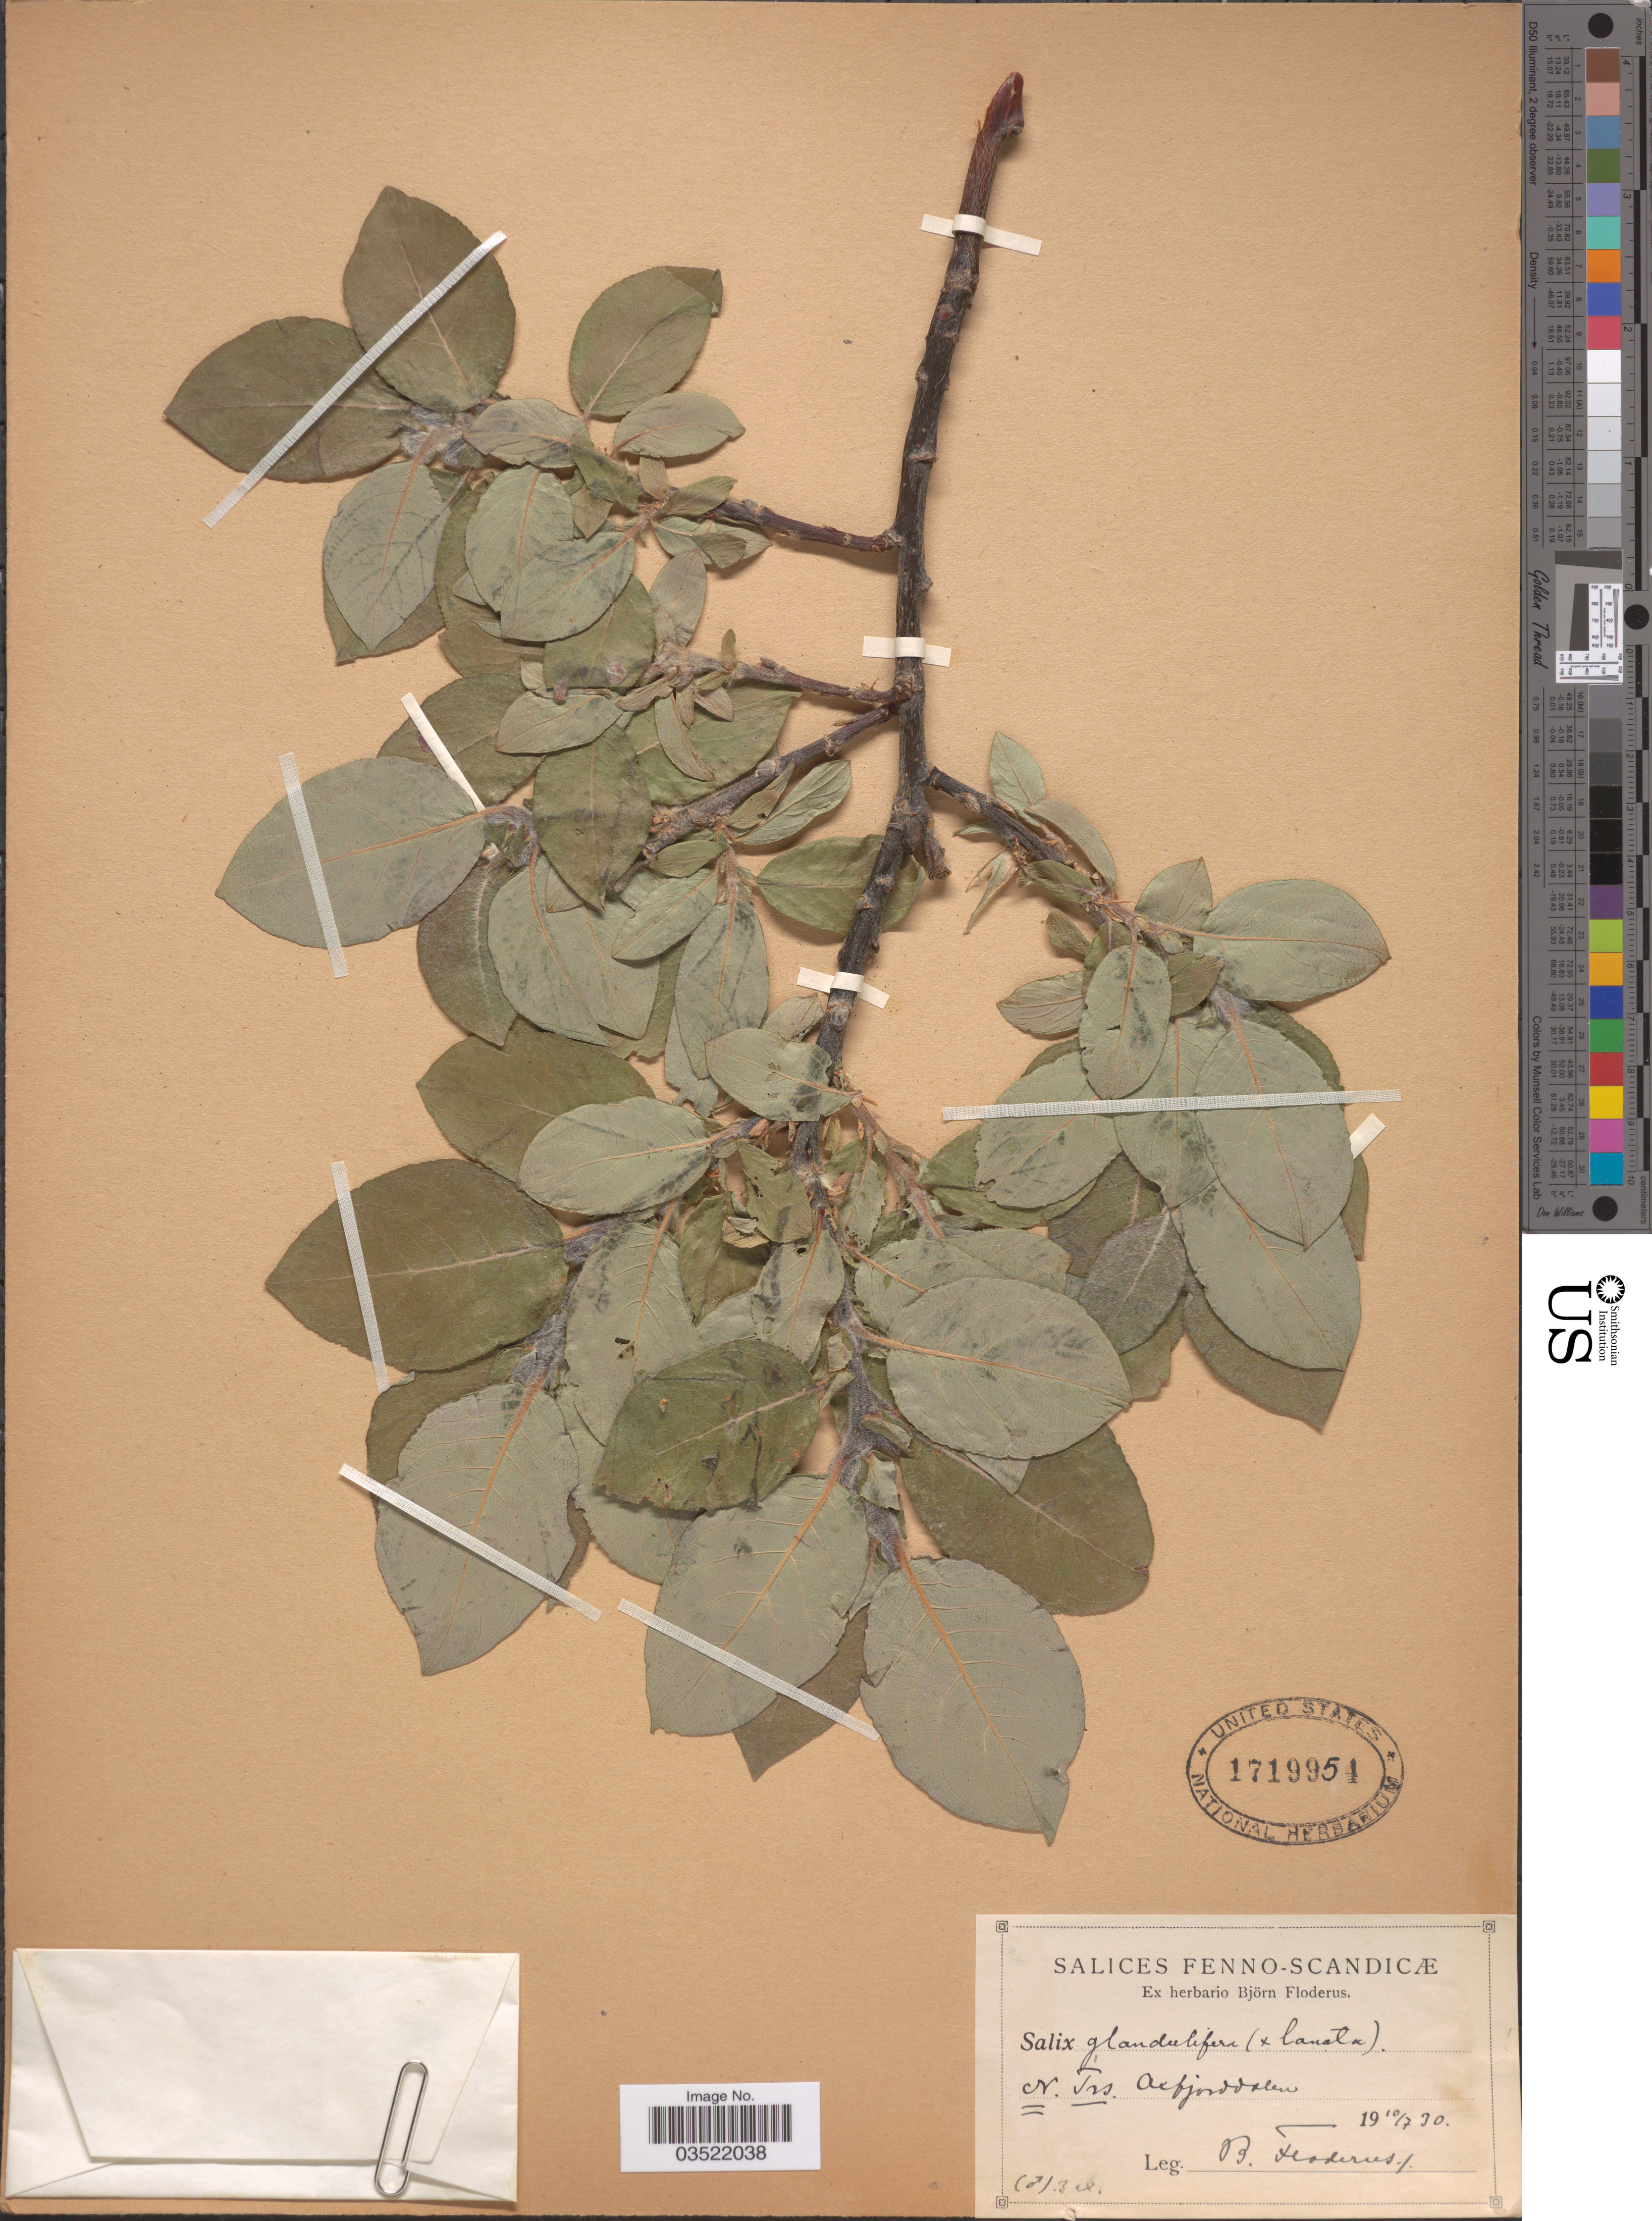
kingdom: Plantae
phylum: Tracheophyta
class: Magnoliopsida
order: Malpighiales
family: Salicaceae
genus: Salix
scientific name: Salix glandulifera x S. lanata L.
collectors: B. G. O. Floderus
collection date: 1930-07-10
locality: Fenno-Scandicæ. N. Tis. Axfjorddalen. [interpreted]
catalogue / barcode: US 1919954